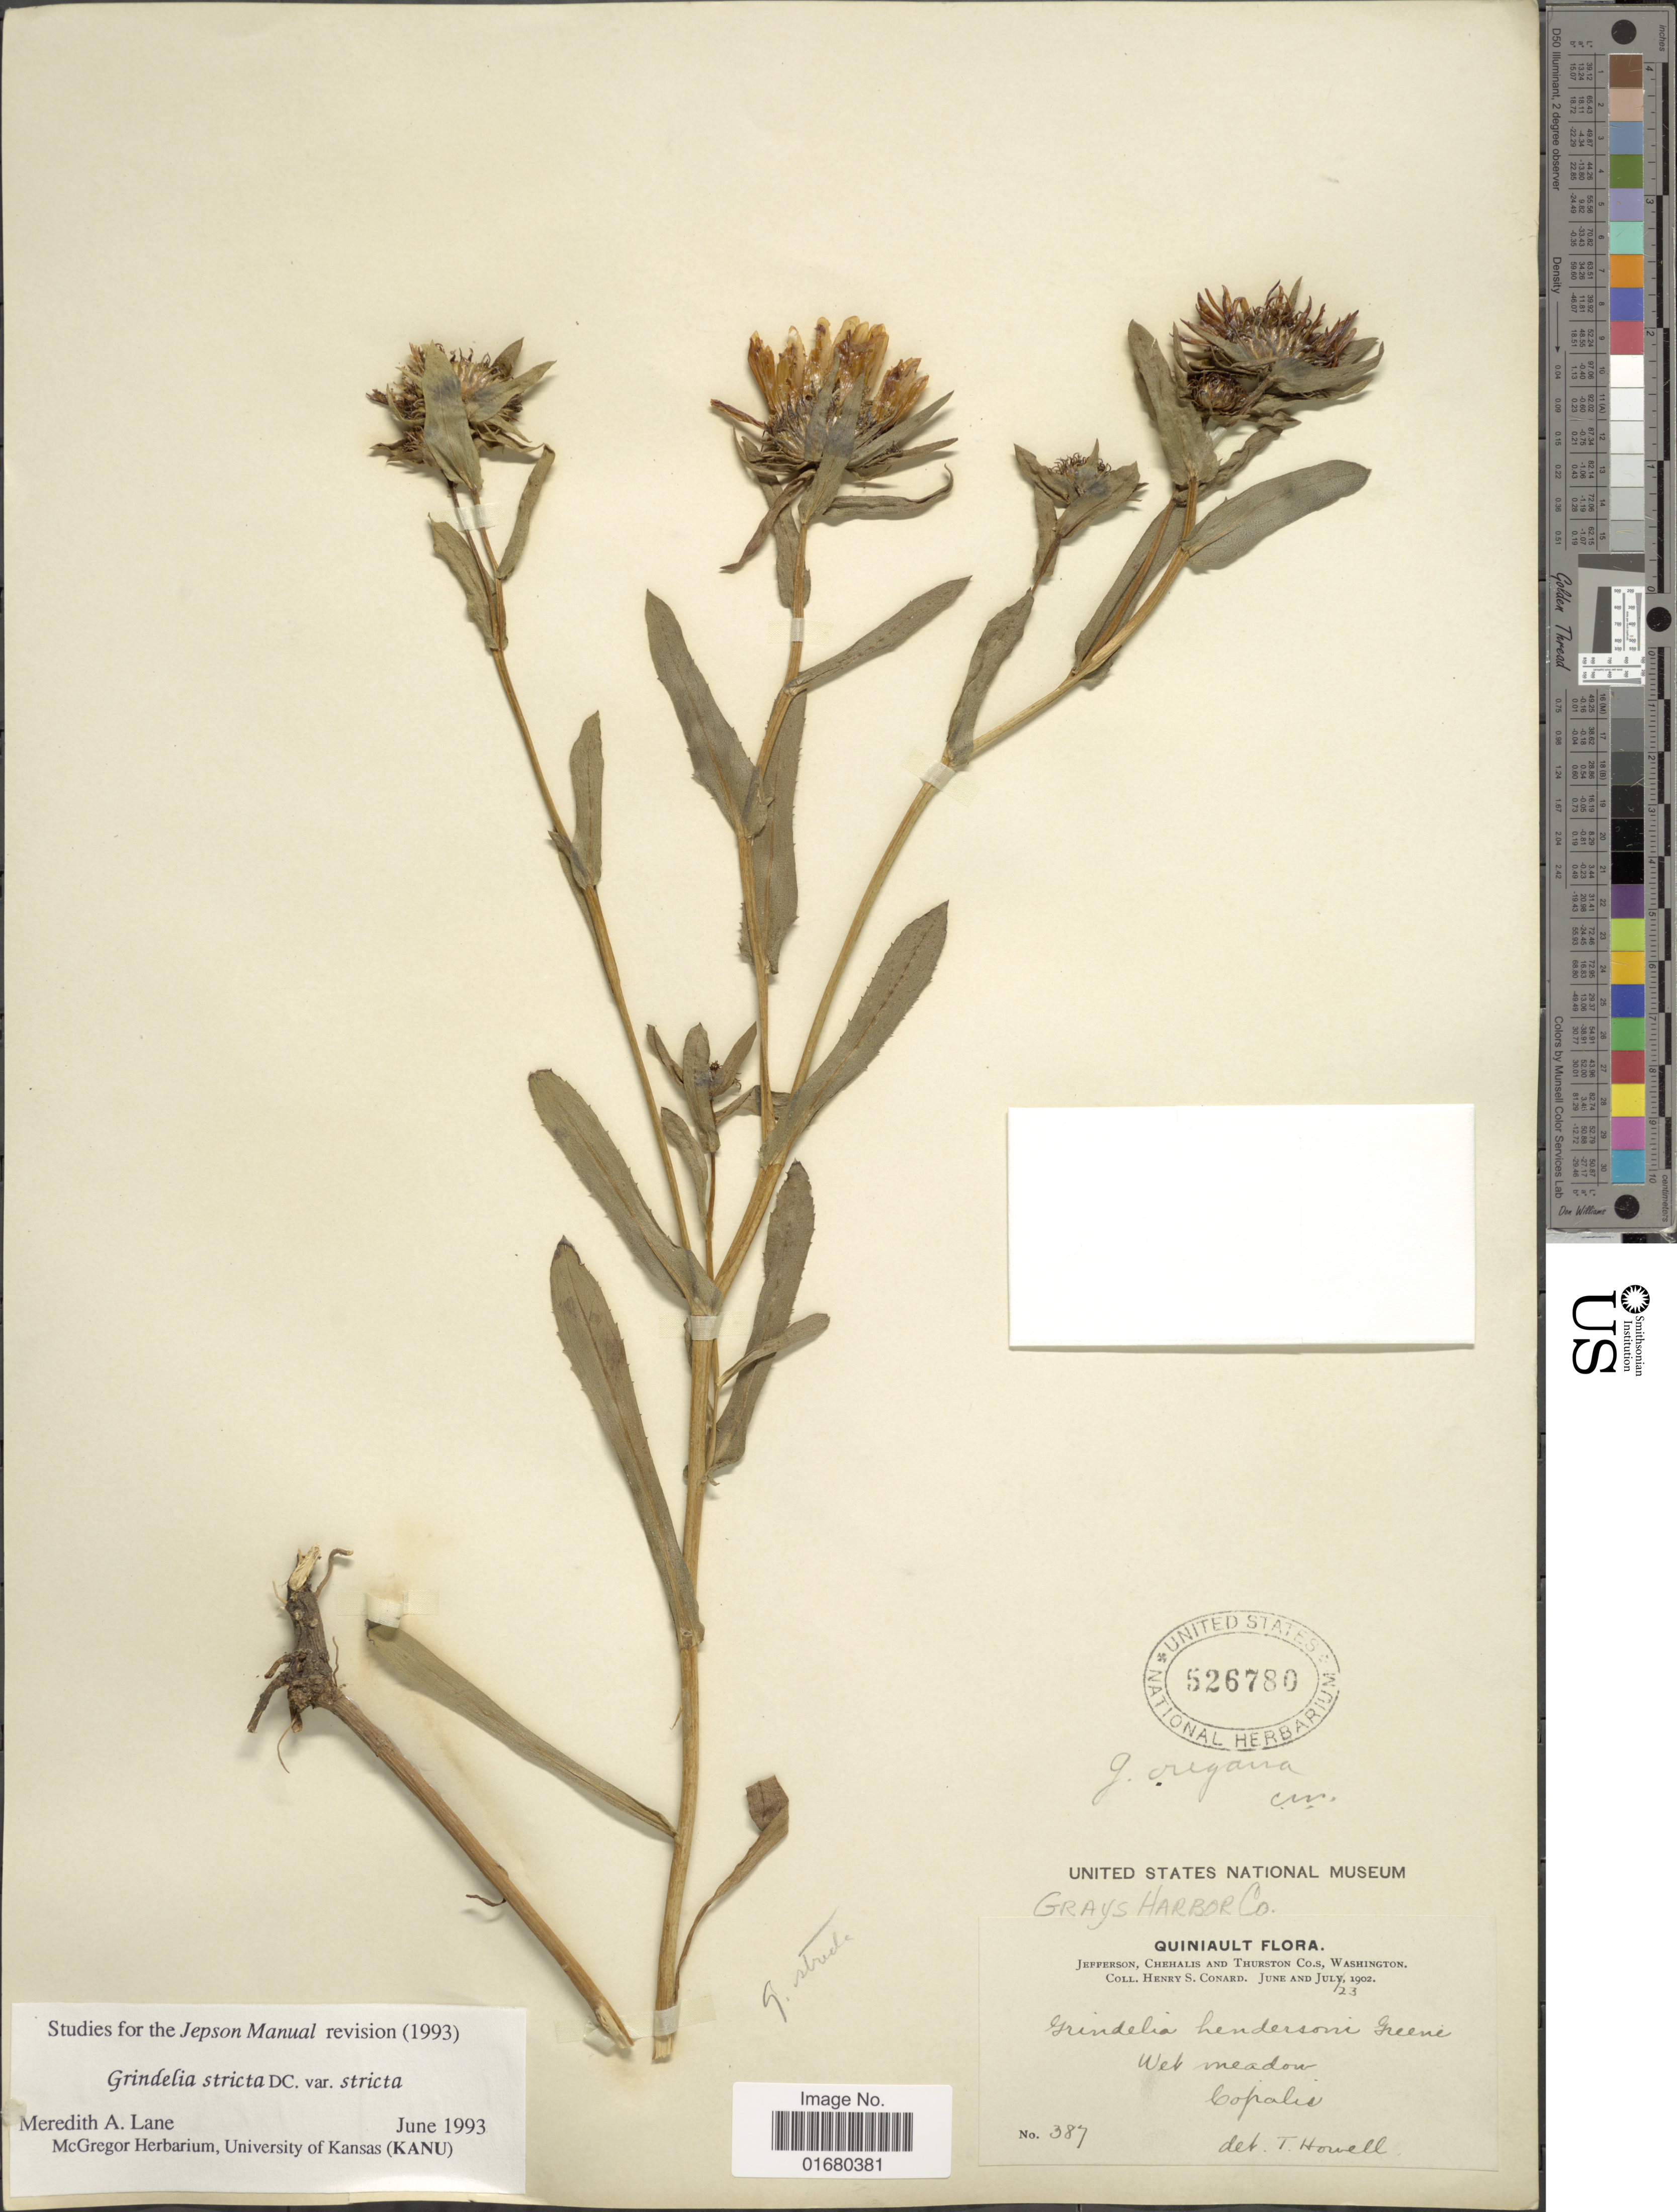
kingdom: Plantae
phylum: Tracheophyta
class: Magnoliopsida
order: Asterales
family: Asteraceae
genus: Grindelia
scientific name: Grindelia stricta var. stricta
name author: DC.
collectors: H. S. Conard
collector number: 387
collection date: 1902-06-23/1902-07-23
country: United States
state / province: Washington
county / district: Thurston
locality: Quiniault, Jefferson, Chehalis and Thurston Co.s, Wet Meadow, Copalis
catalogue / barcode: US 526780